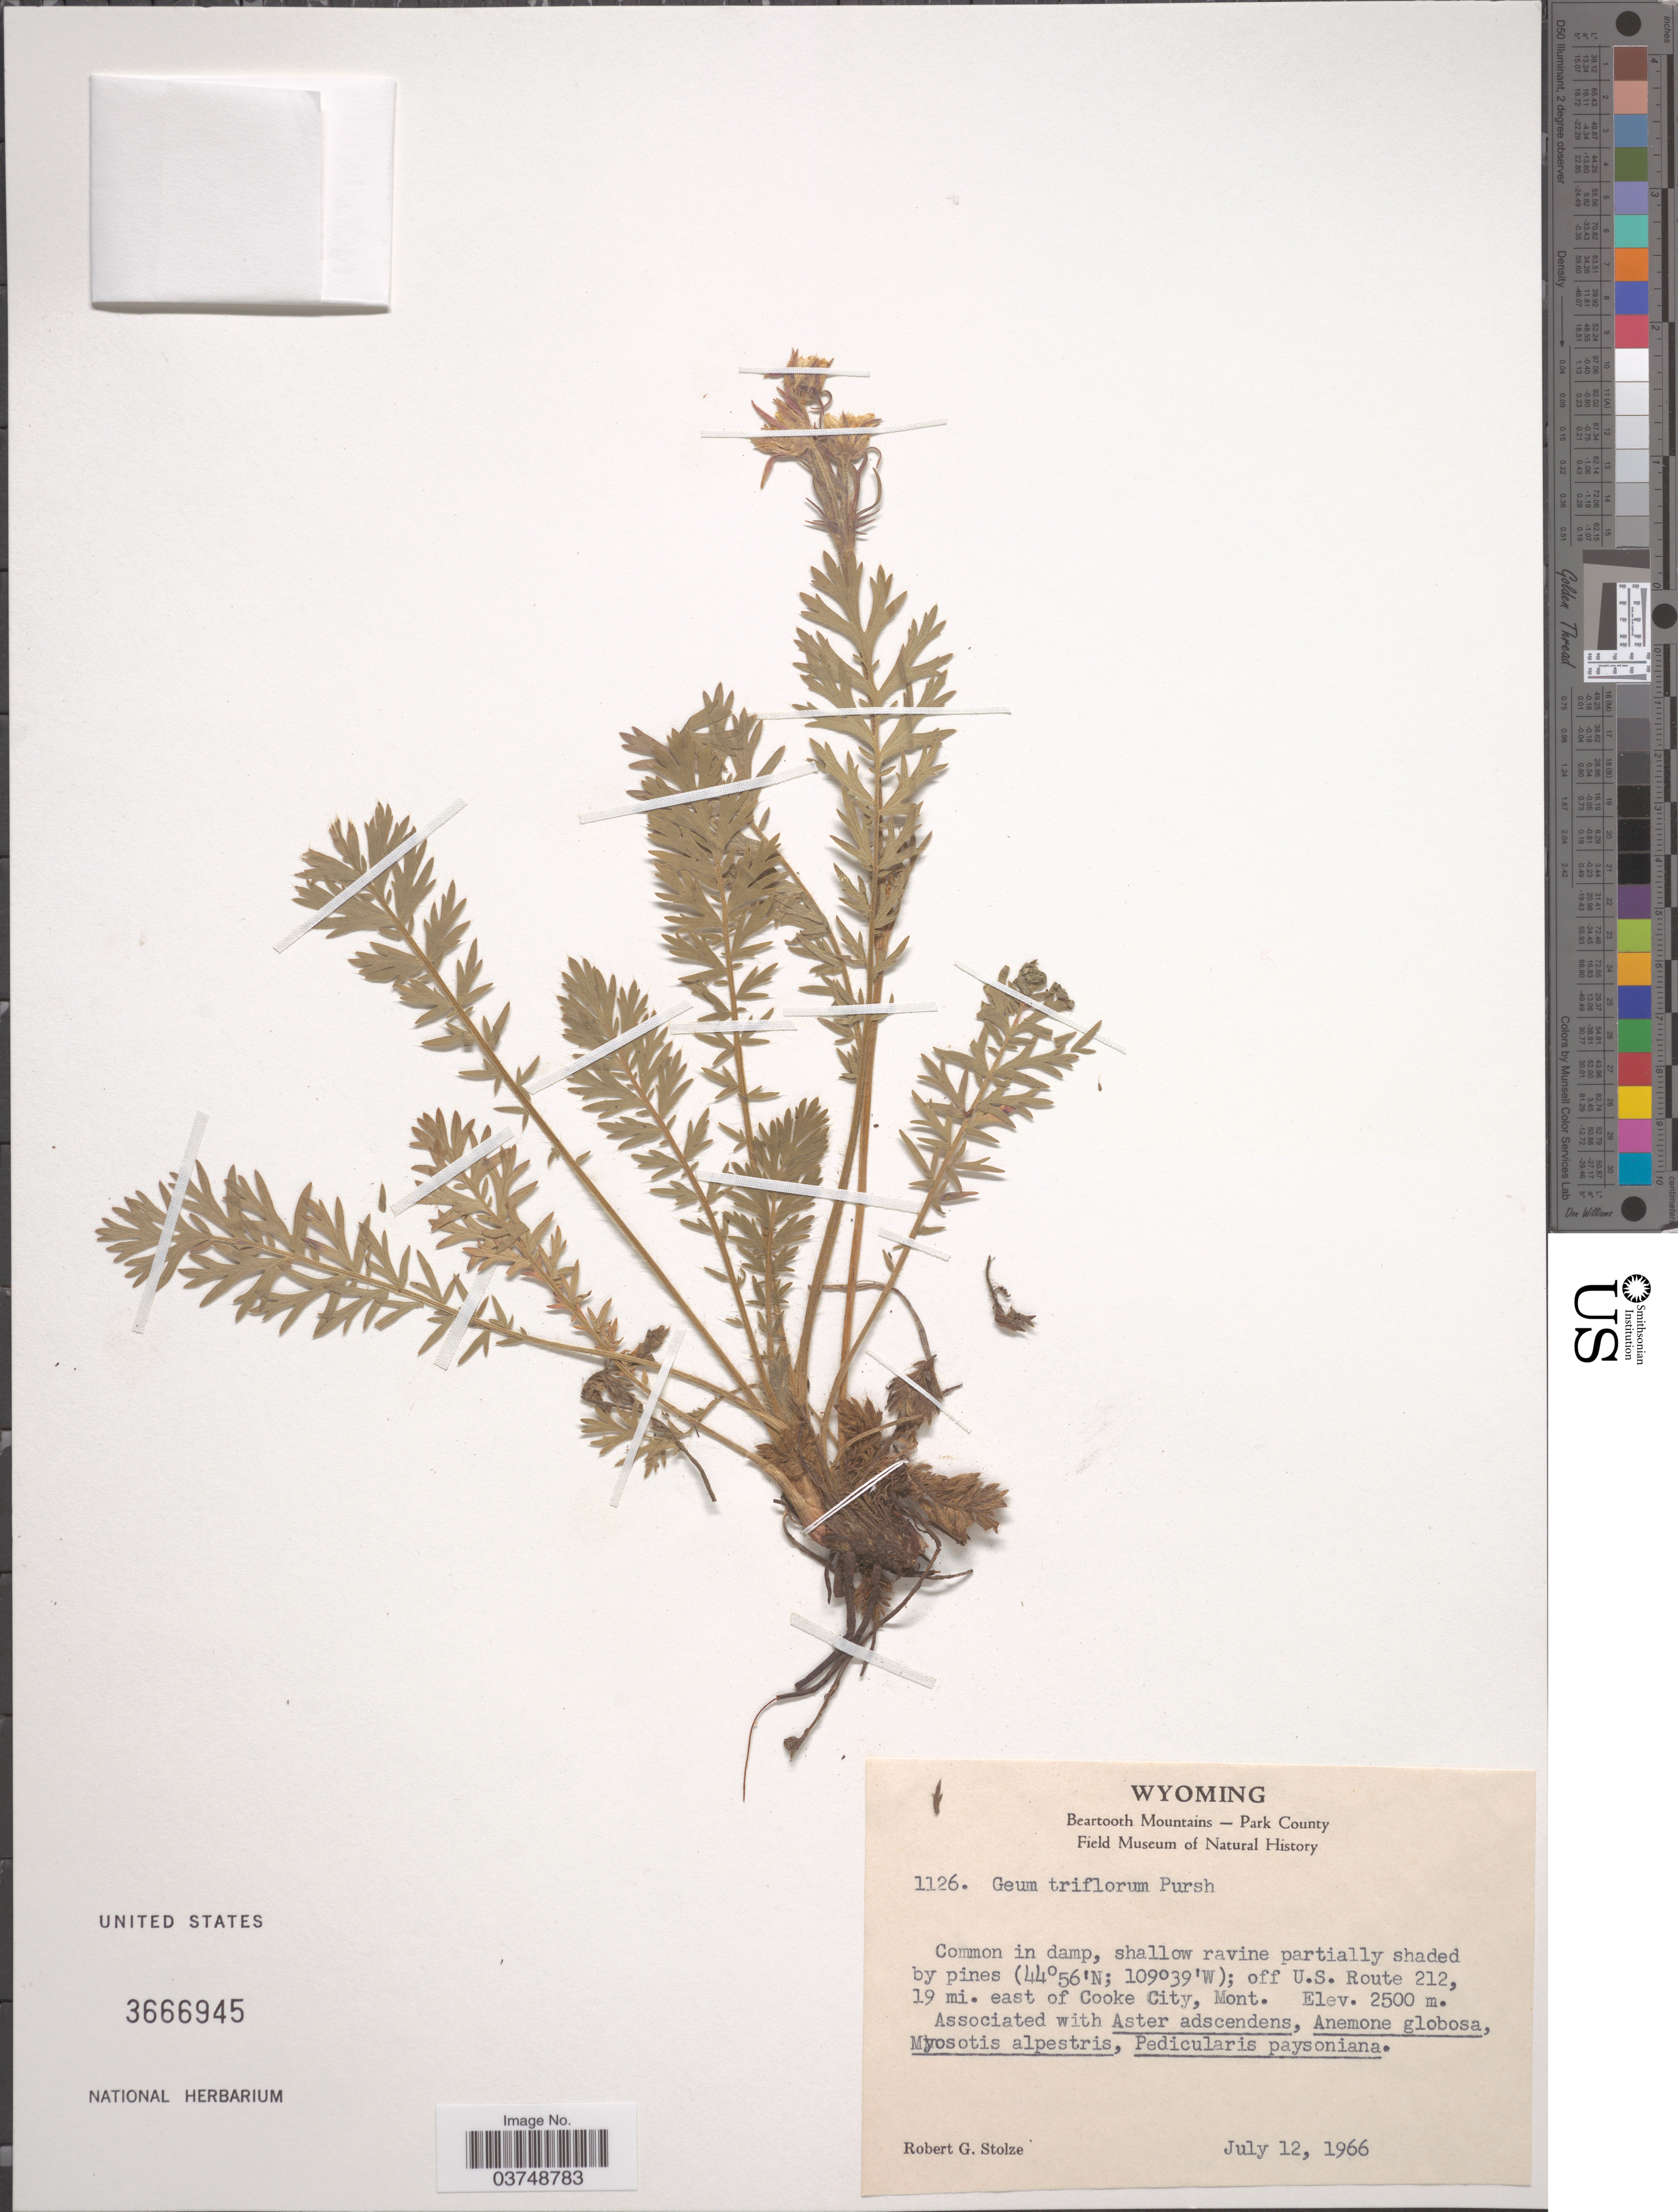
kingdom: Plantae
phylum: Tracheophyta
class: Magnoliopsida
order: Rosales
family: Rosaceae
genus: Geum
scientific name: Geum triflorum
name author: Pursh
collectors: R. G. Stolze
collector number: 1126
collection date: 1966-07-12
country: United States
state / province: Wyoming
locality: Beartooth Mountains - Park County. Off U.S. Route 212, 19 mi. east of Cooke City, Montana.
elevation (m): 2500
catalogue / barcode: US 3666945